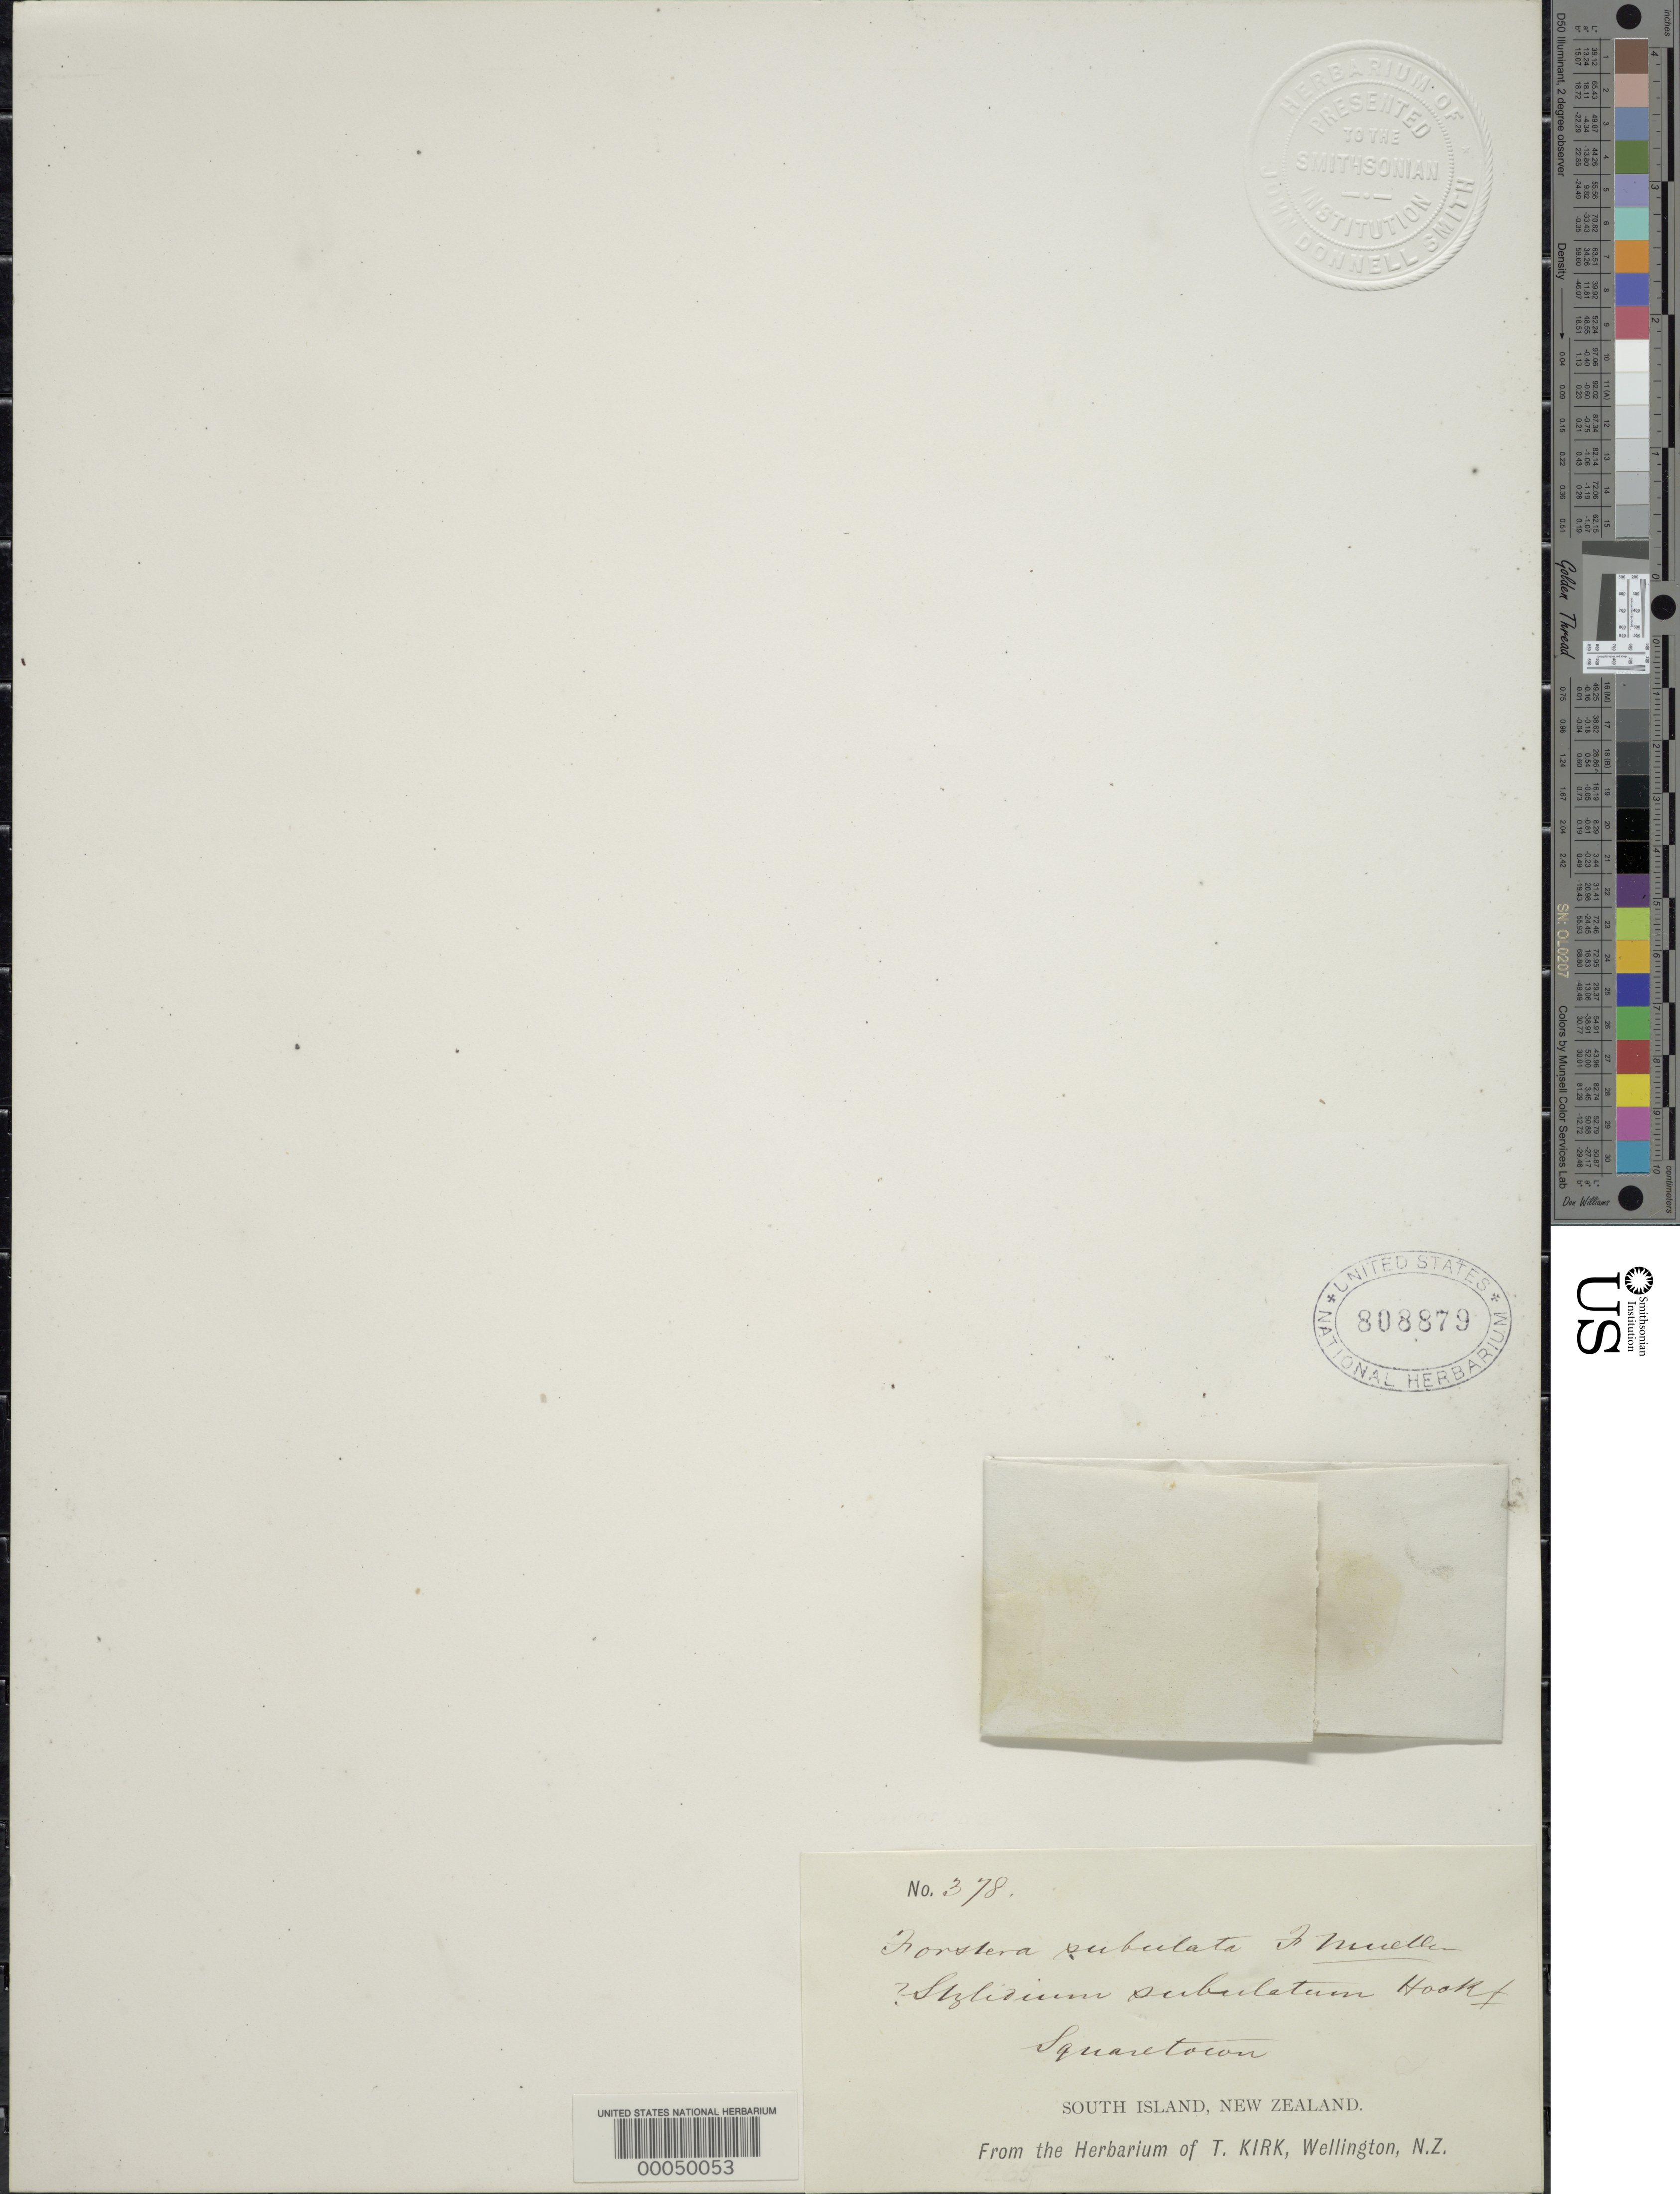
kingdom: Plantae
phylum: Tracheophyta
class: Magnoliopsida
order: Asterales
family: Stylidiaceae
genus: Oreostylidium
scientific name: Oreostylidium subulatum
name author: (Hook.) Berggr.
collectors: ex herb. T. Kirk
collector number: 378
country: New Zealand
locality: Squaretown, South Island.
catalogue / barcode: US 808879